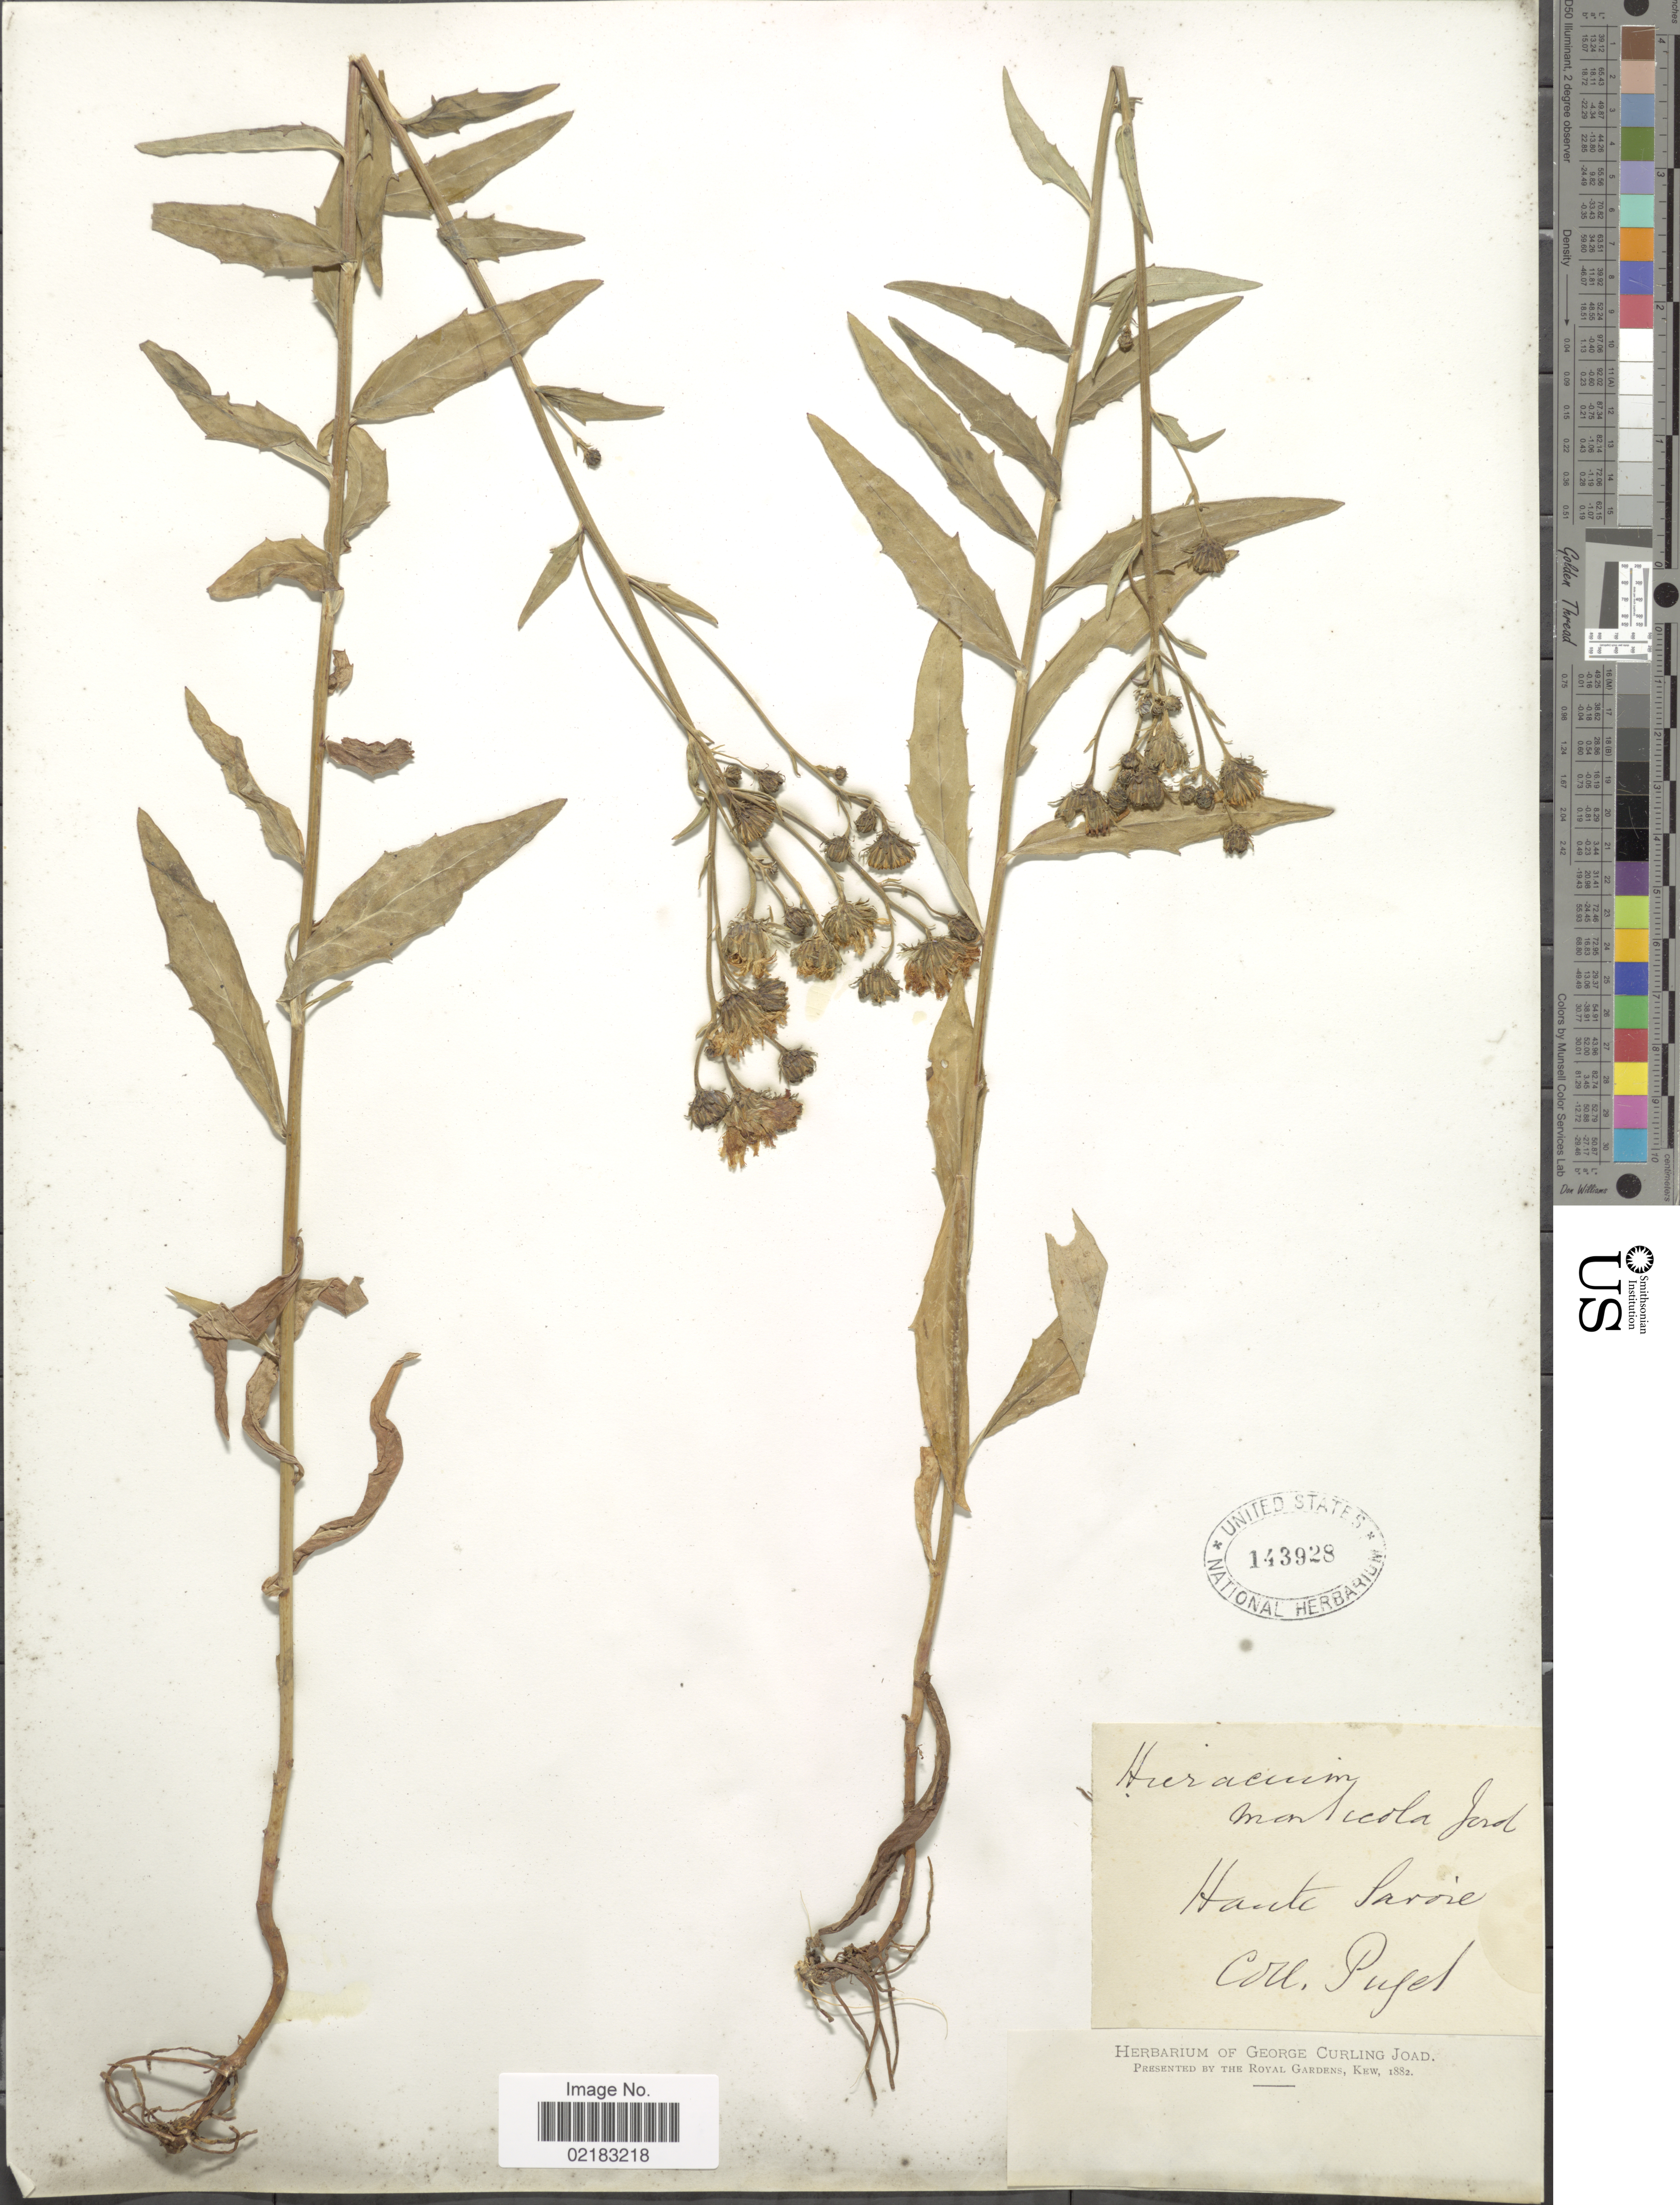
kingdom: Plantae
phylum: Tracheophyta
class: Magnoliopsida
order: Asterales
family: Asteraceae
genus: Hieracium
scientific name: Hieracium umbellatum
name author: L.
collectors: -. Puget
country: France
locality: Haut Savoie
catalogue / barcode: US 143928